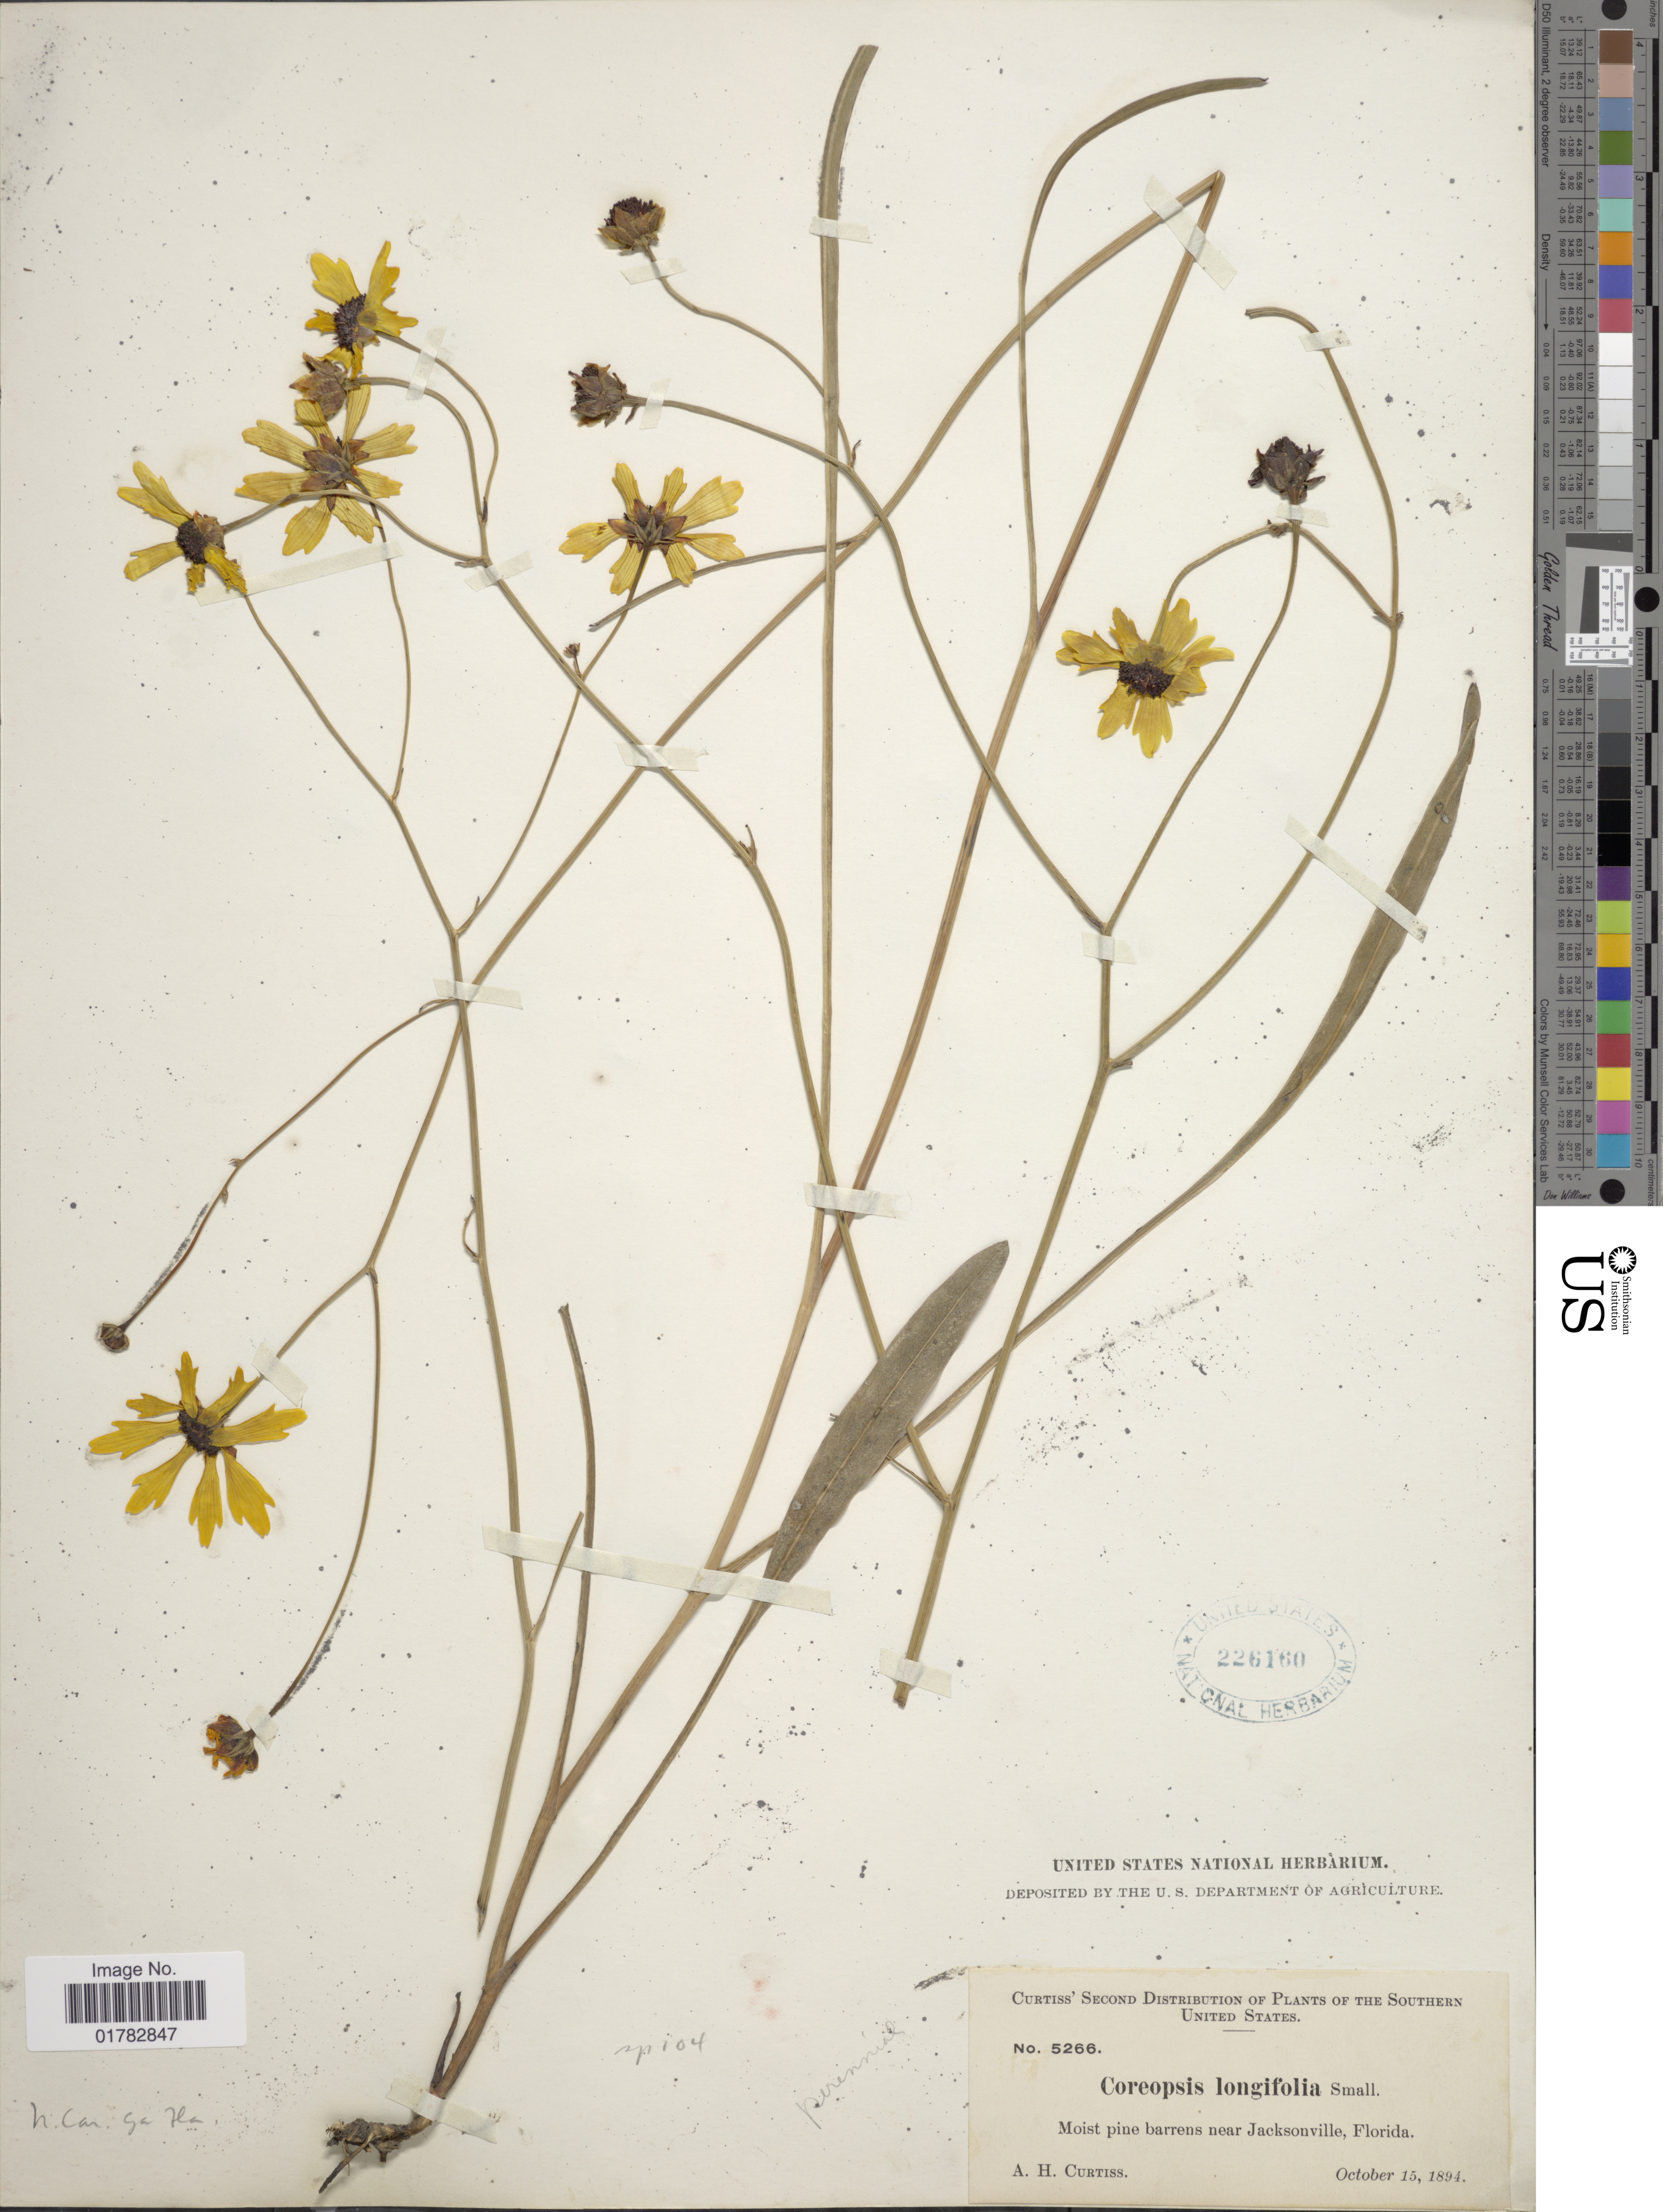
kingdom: Plantae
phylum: Tracheophyta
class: Magnoliopsida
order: Asterales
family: Asteraceae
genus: Coreopsis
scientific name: Coreopsis longifolia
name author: Small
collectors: A. H. Curtiss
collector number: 5266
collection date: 1894-10-15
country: United States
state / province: Florida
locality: Southern United States, moist ine barrens bear Jacksonville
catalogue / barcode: US 226160